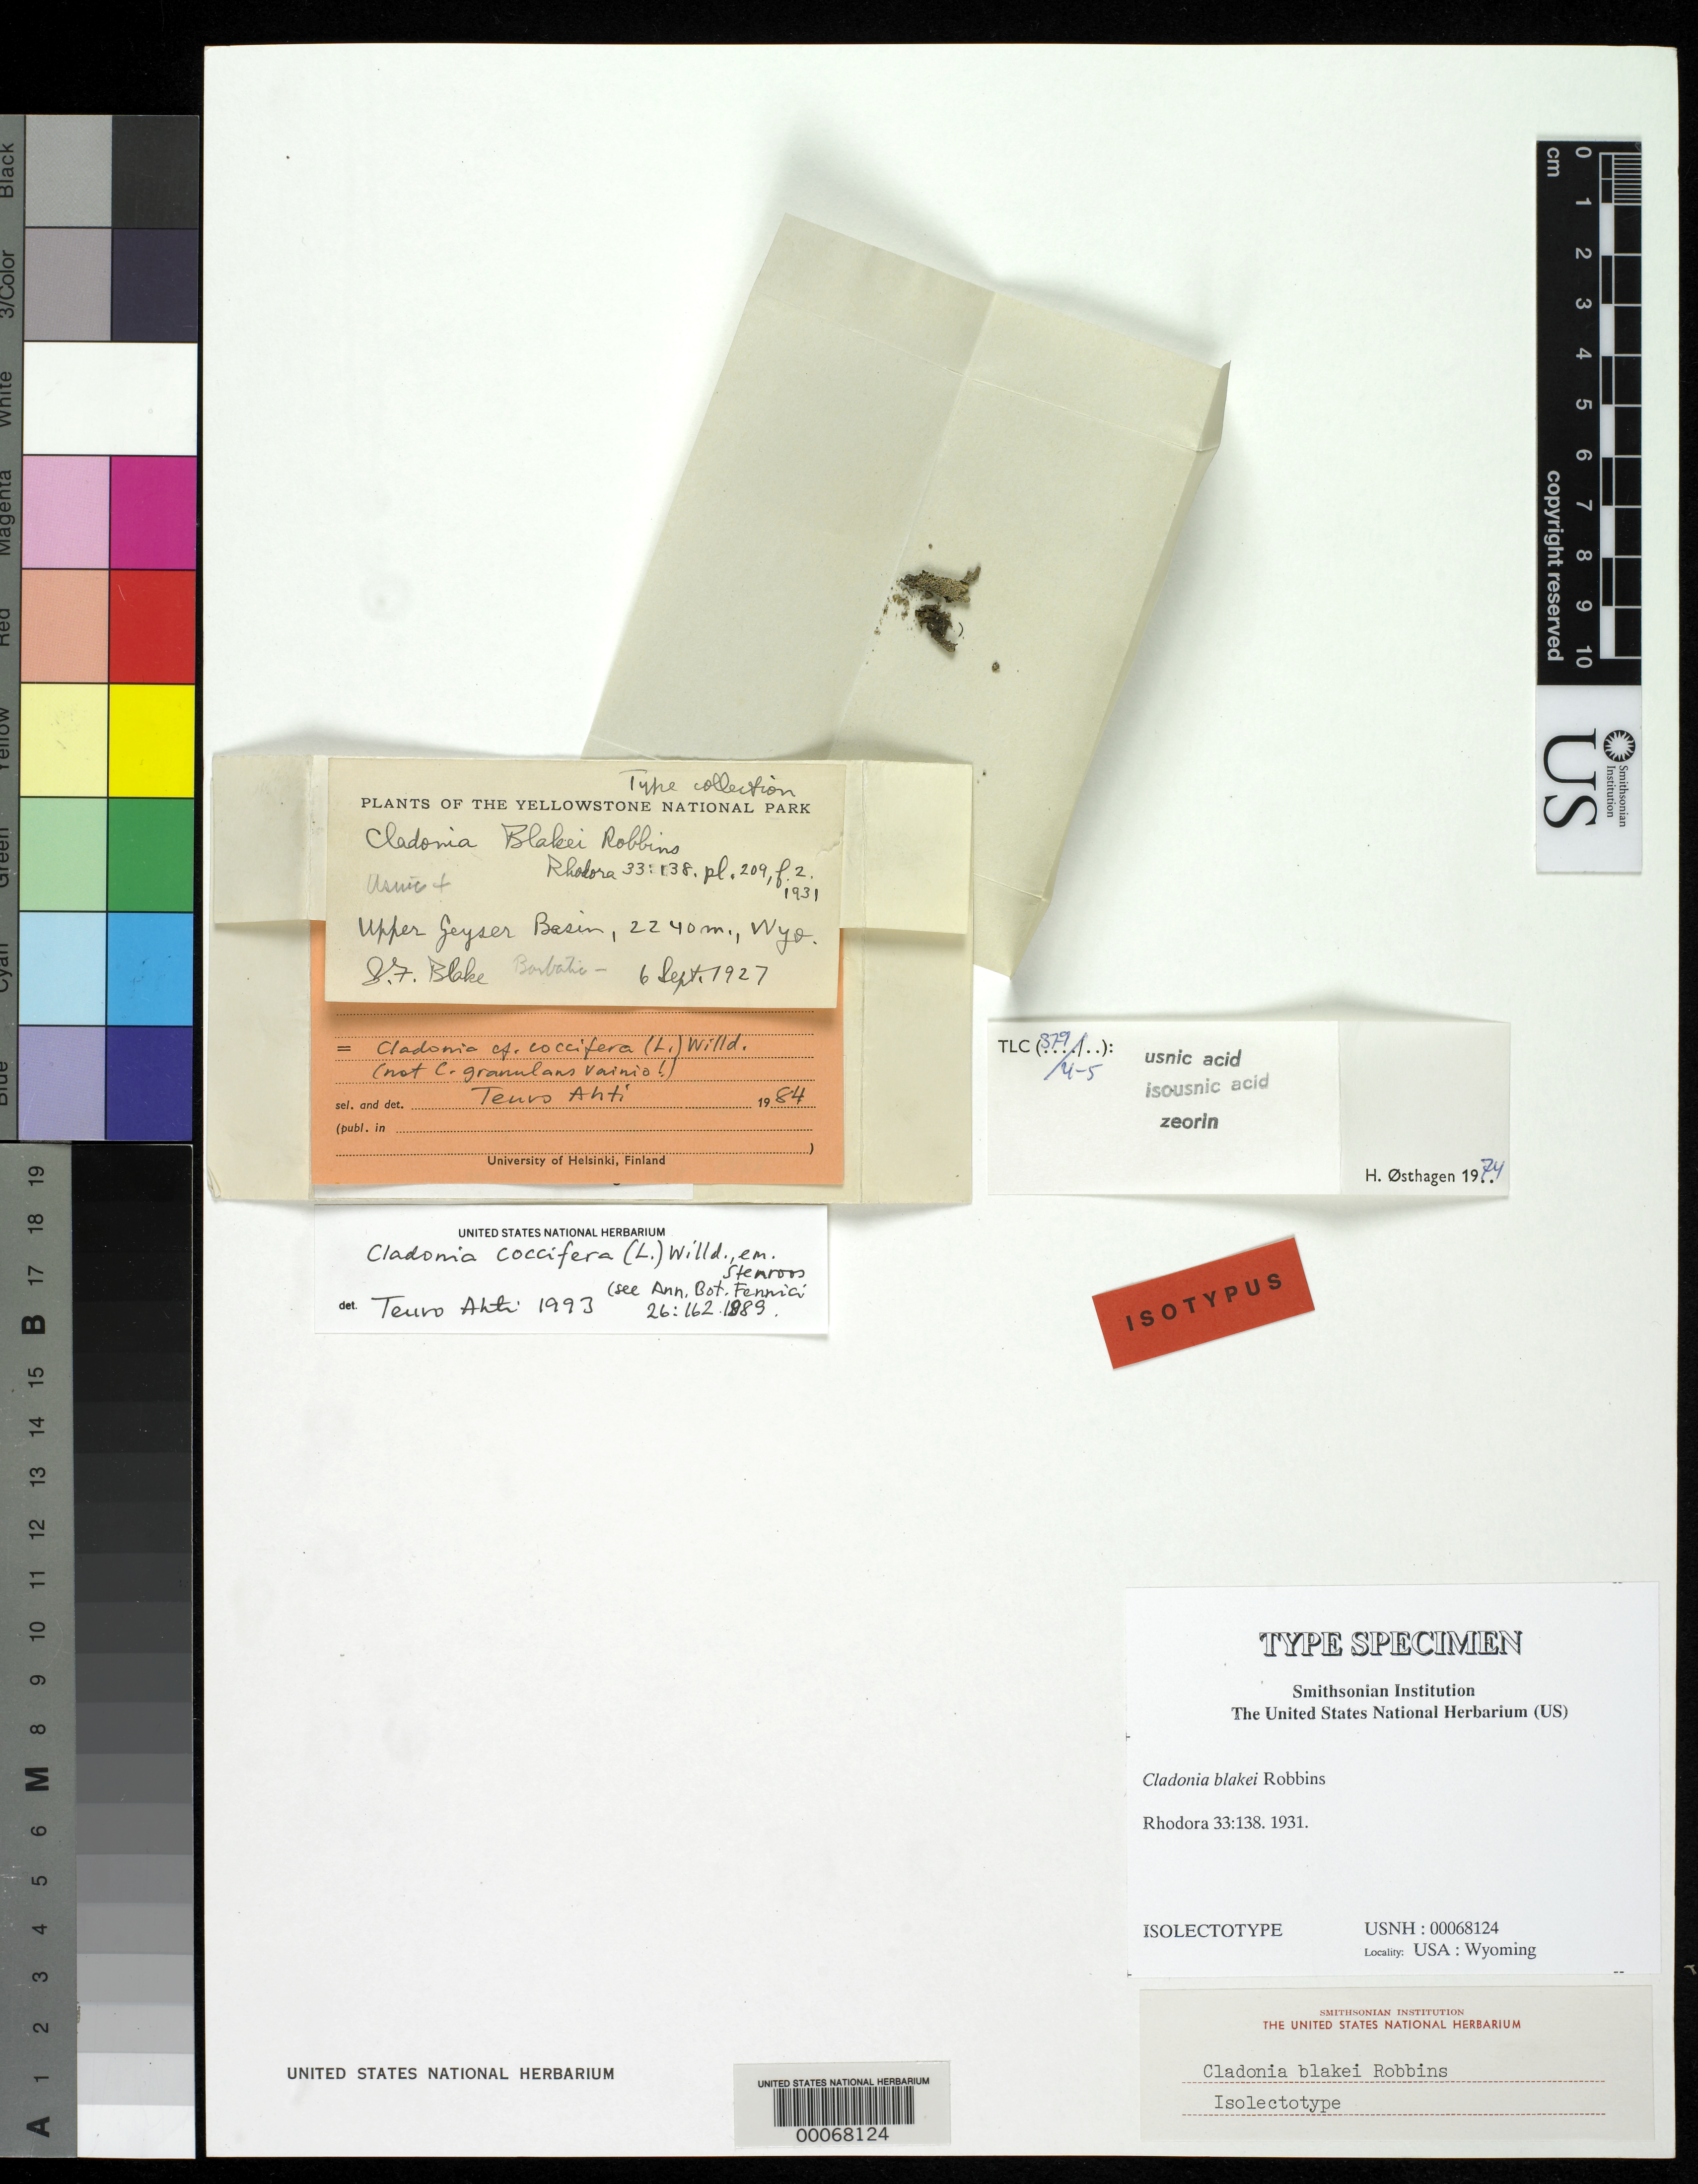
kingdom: Fungi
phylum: Ascomycota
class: Lecanoromycetes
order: Lecanorales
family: Cladoniaceae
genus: Cladonia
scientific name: Cladonia blakei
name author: Robbins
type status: Isolectotype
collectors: S. Blake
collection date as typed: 06 Sep 1927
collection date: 1927-09-06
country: United States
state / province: Wyoming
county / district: Teton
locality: Upper Geyser Basin, Yellowstone National Park.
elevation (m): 2240